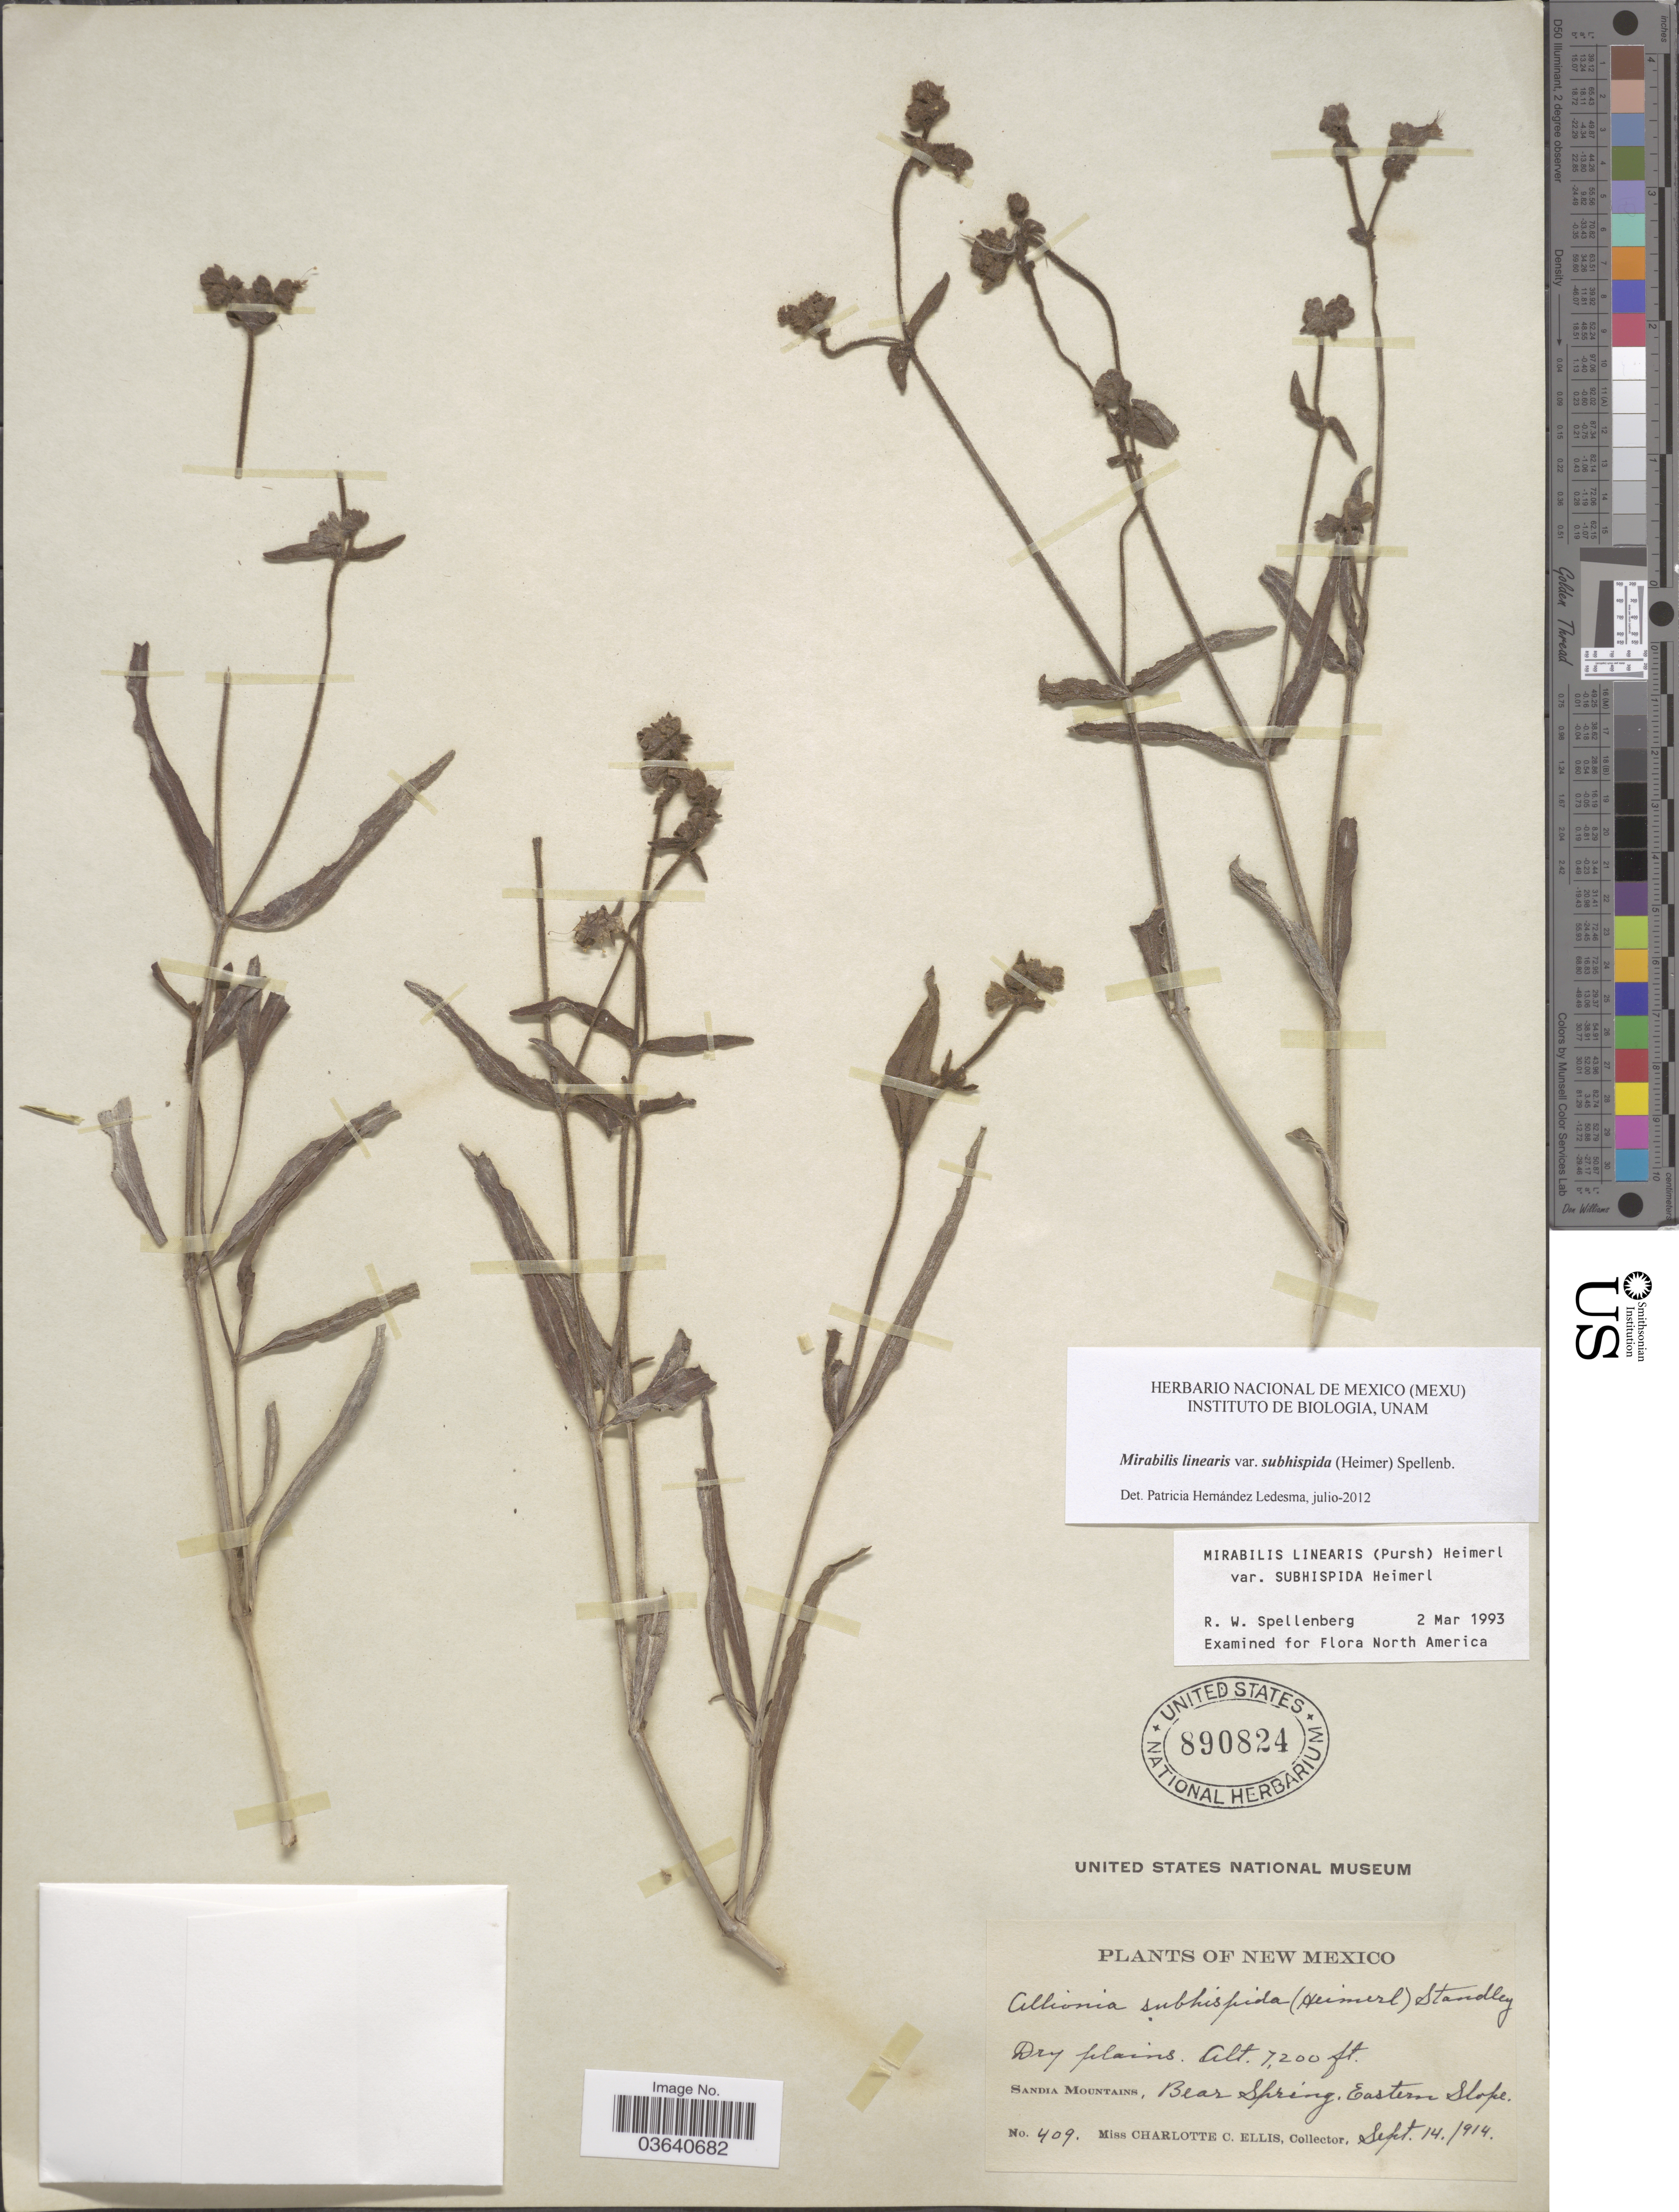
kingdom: Plantae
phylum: Tracheophyta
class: Magnoliopsida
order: Caryophyllales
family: Nyctaginaceae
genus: Mirabilis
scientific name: Mirabilis linearis var. decipiens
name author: (Standl.) S.L. Welsh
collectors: C. C. Ellis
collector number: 409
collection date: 1914-09-14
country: United States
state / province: New Mexico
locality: Dry plains. Sandia Mountains, Bear Spring, Eastern Slope.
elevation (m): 2195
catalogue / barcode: US 890824